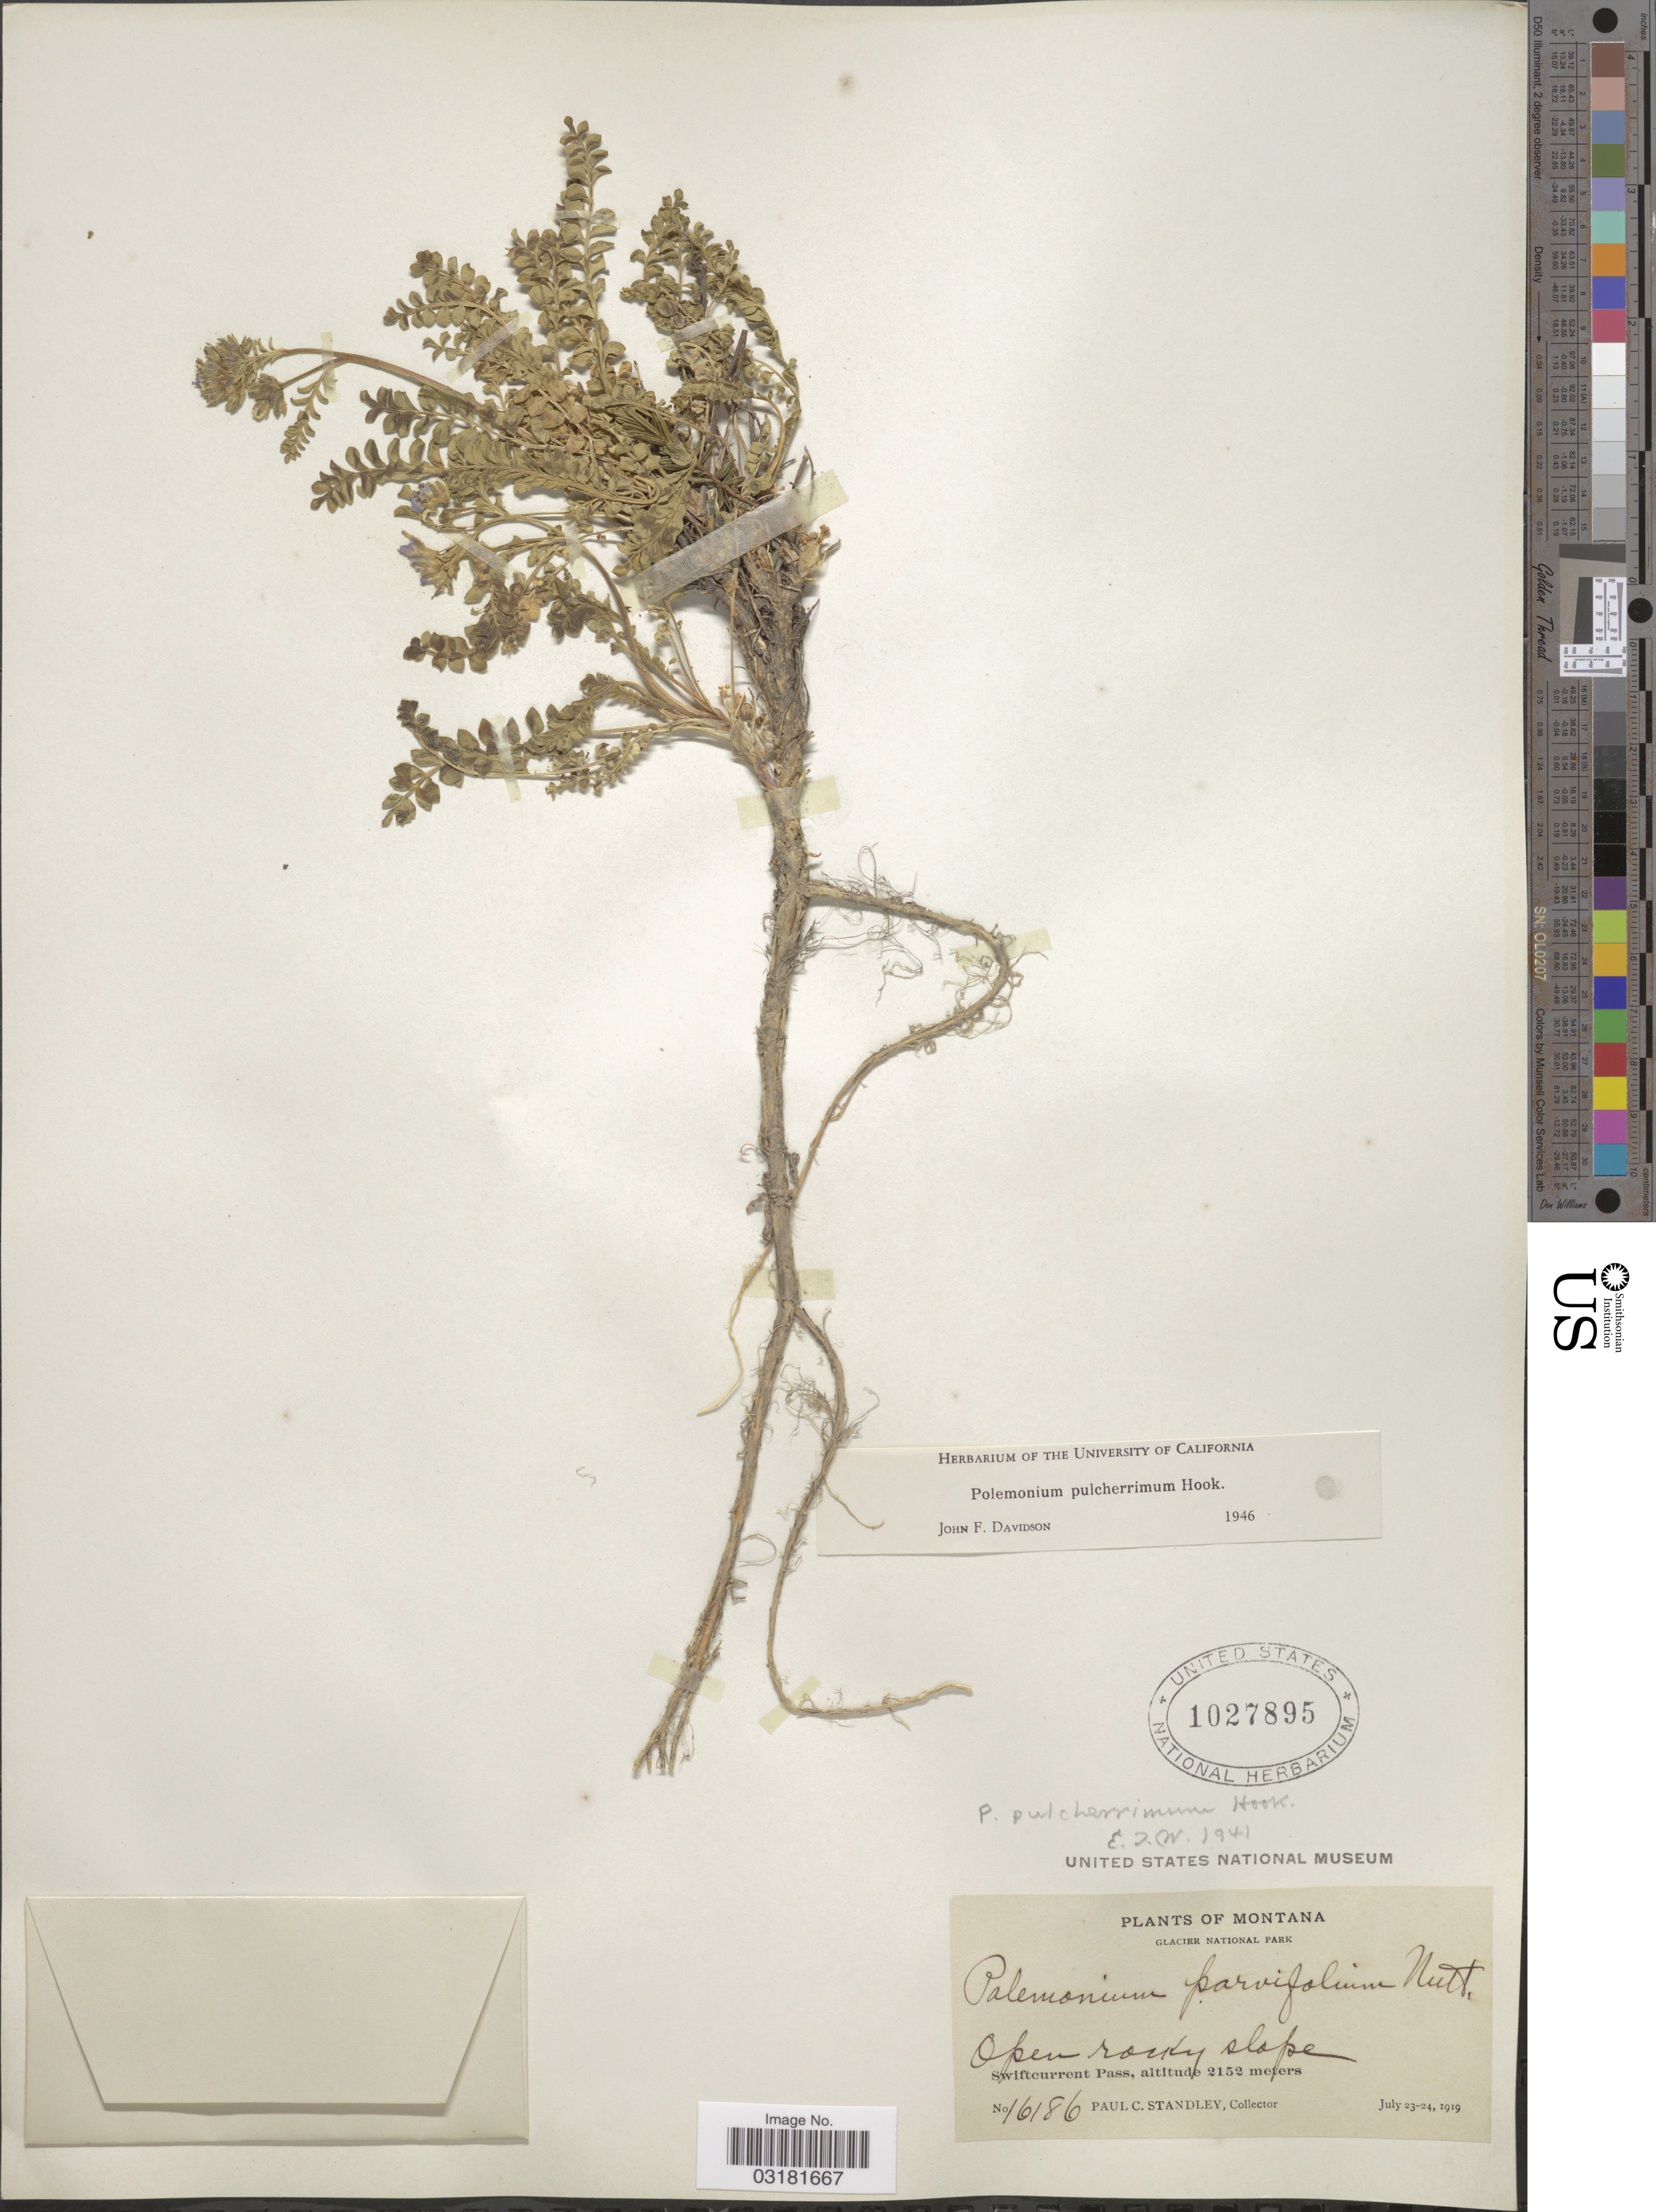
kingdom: Plantae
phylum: Tracheophyta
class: Magnoliopsida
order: Ericales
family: Polemoniaceae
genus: Polemonium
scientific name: Polemonium pulcherrimum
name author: Hook.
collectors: P. C. Standley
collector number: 16186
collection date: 1919-07-23/1919-07-24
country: United States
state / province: Montana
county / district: Glacier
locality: Glacier National Park, Swiftcurrent Pass.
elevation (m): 2152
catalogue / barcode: US 1027895